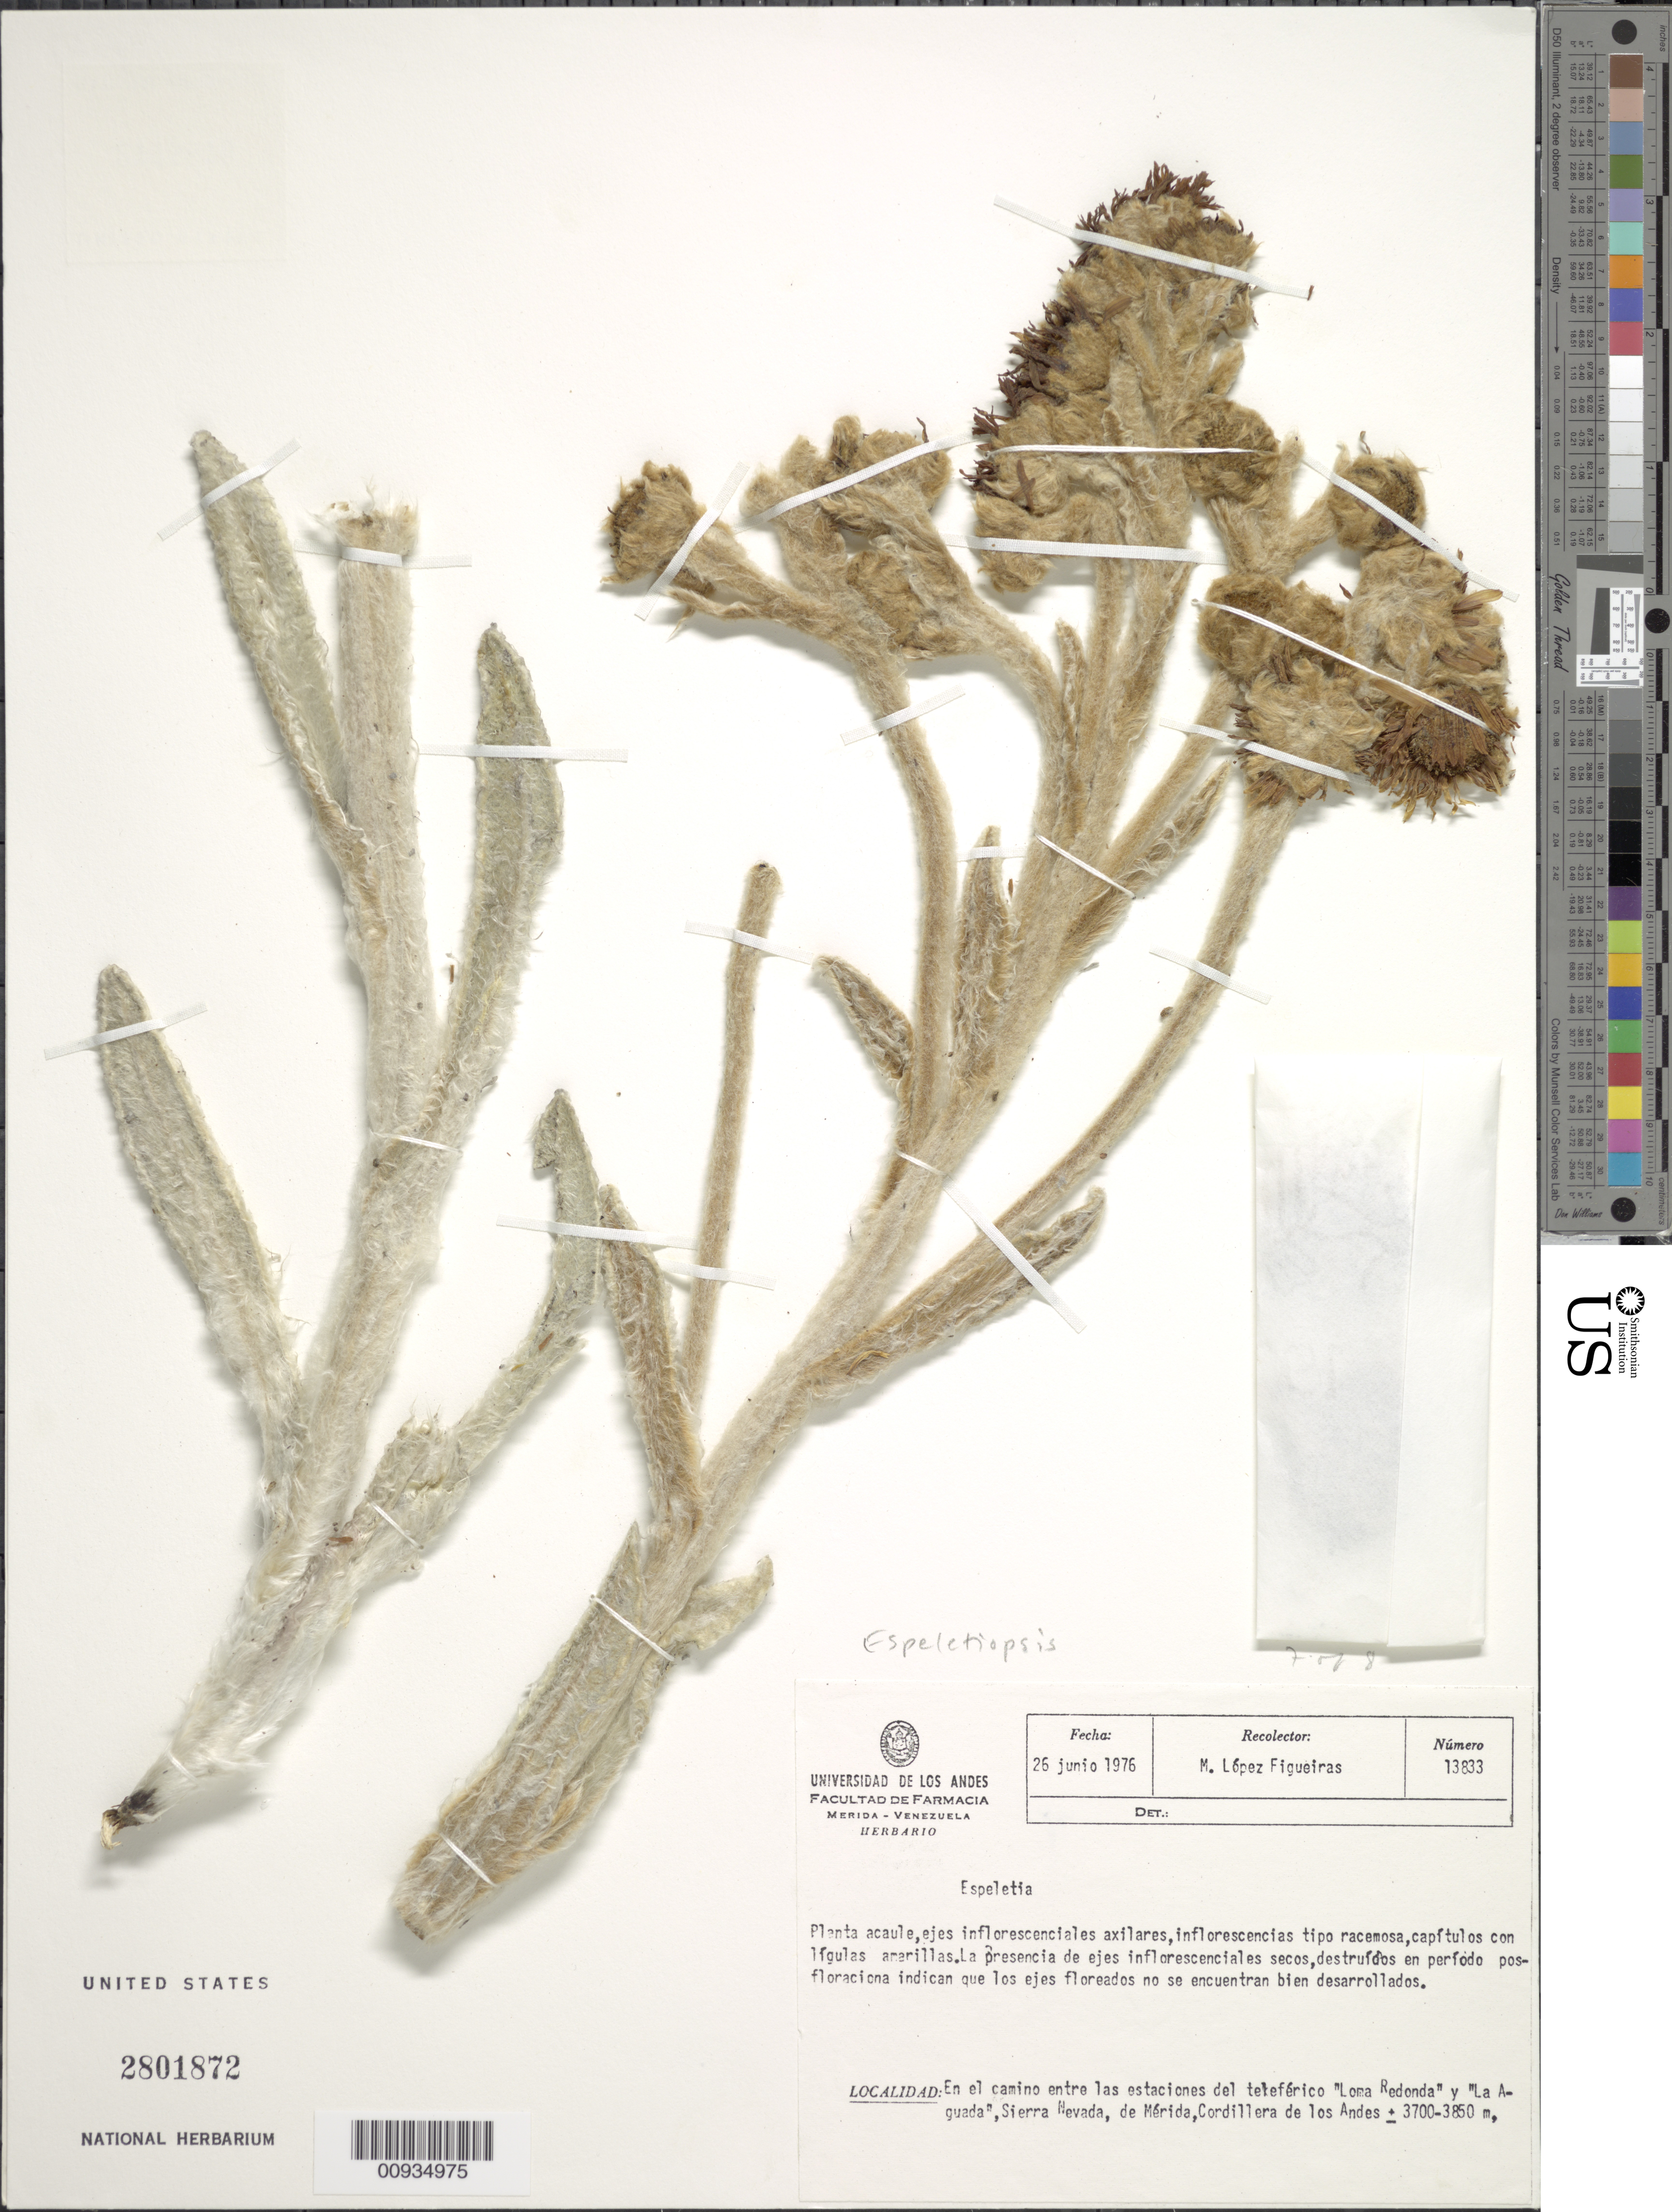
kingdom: Plantae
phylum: Tracheophyta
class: Magnoliopsida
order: Asterales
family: Asteraceae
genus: Espeletiopsis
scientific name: Espeletiopsis pozoensis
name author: (Cuatrec.) Cuatrec.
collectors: M. López Figueiras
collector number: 13833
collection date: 1976-06-26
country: Venezuela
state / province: Mérida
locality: En el camino entre las ostaciones del teleferico Loma Redonda y La Aguada, Sierra Nevada, de Merida, Cordillera de Los Andes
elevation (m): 3700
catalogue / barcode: US 2801872